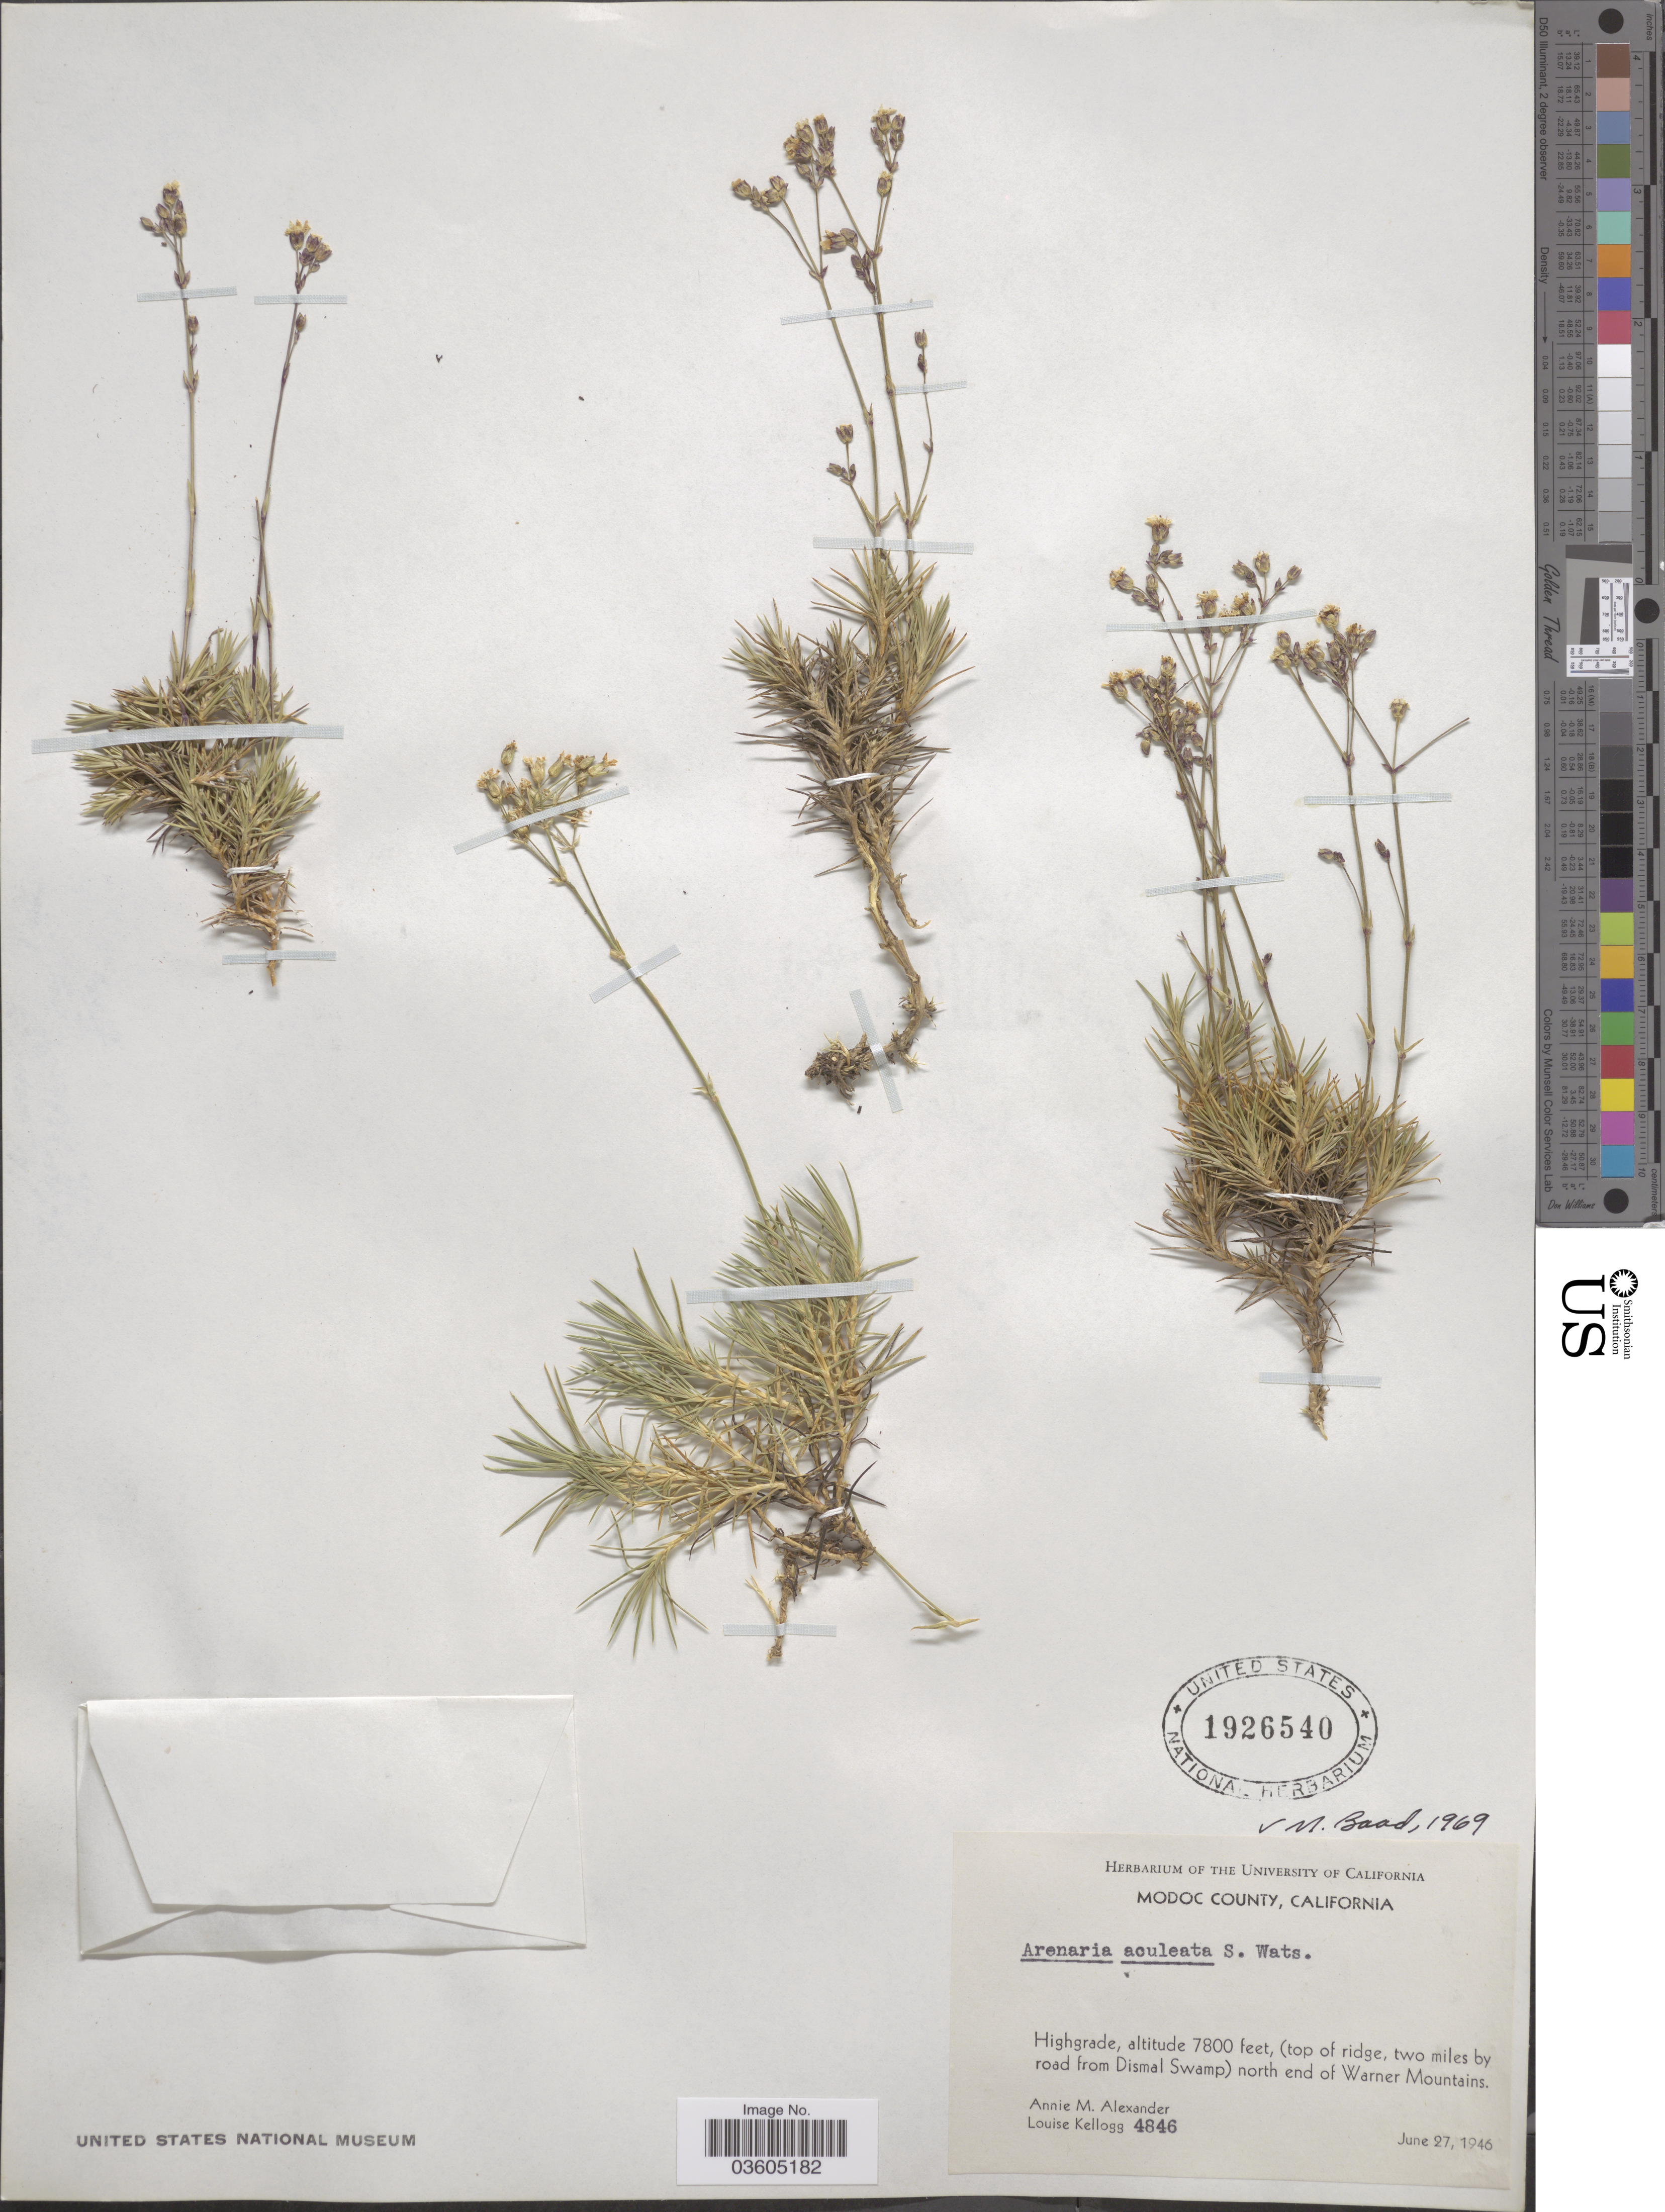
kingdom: Plantae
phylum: Tracheophyta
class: Magnoliopsida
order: Caryophyllales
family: Caryophyllaceae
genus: Eremogone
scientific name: Eremogone aculeata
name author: (S. Watson) Ikonn.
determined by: U.S. National Herbarium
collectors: A. M. Alexander & L. Kellogg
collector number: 4846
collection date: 1946-06-27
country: United States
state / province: California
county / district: Modoc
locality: Modoc County. Highgrade, (top of ridge, two miles by road from Dismal Swamp) north end of Warner Mountains.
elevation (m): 2377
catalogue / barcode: US 1926540